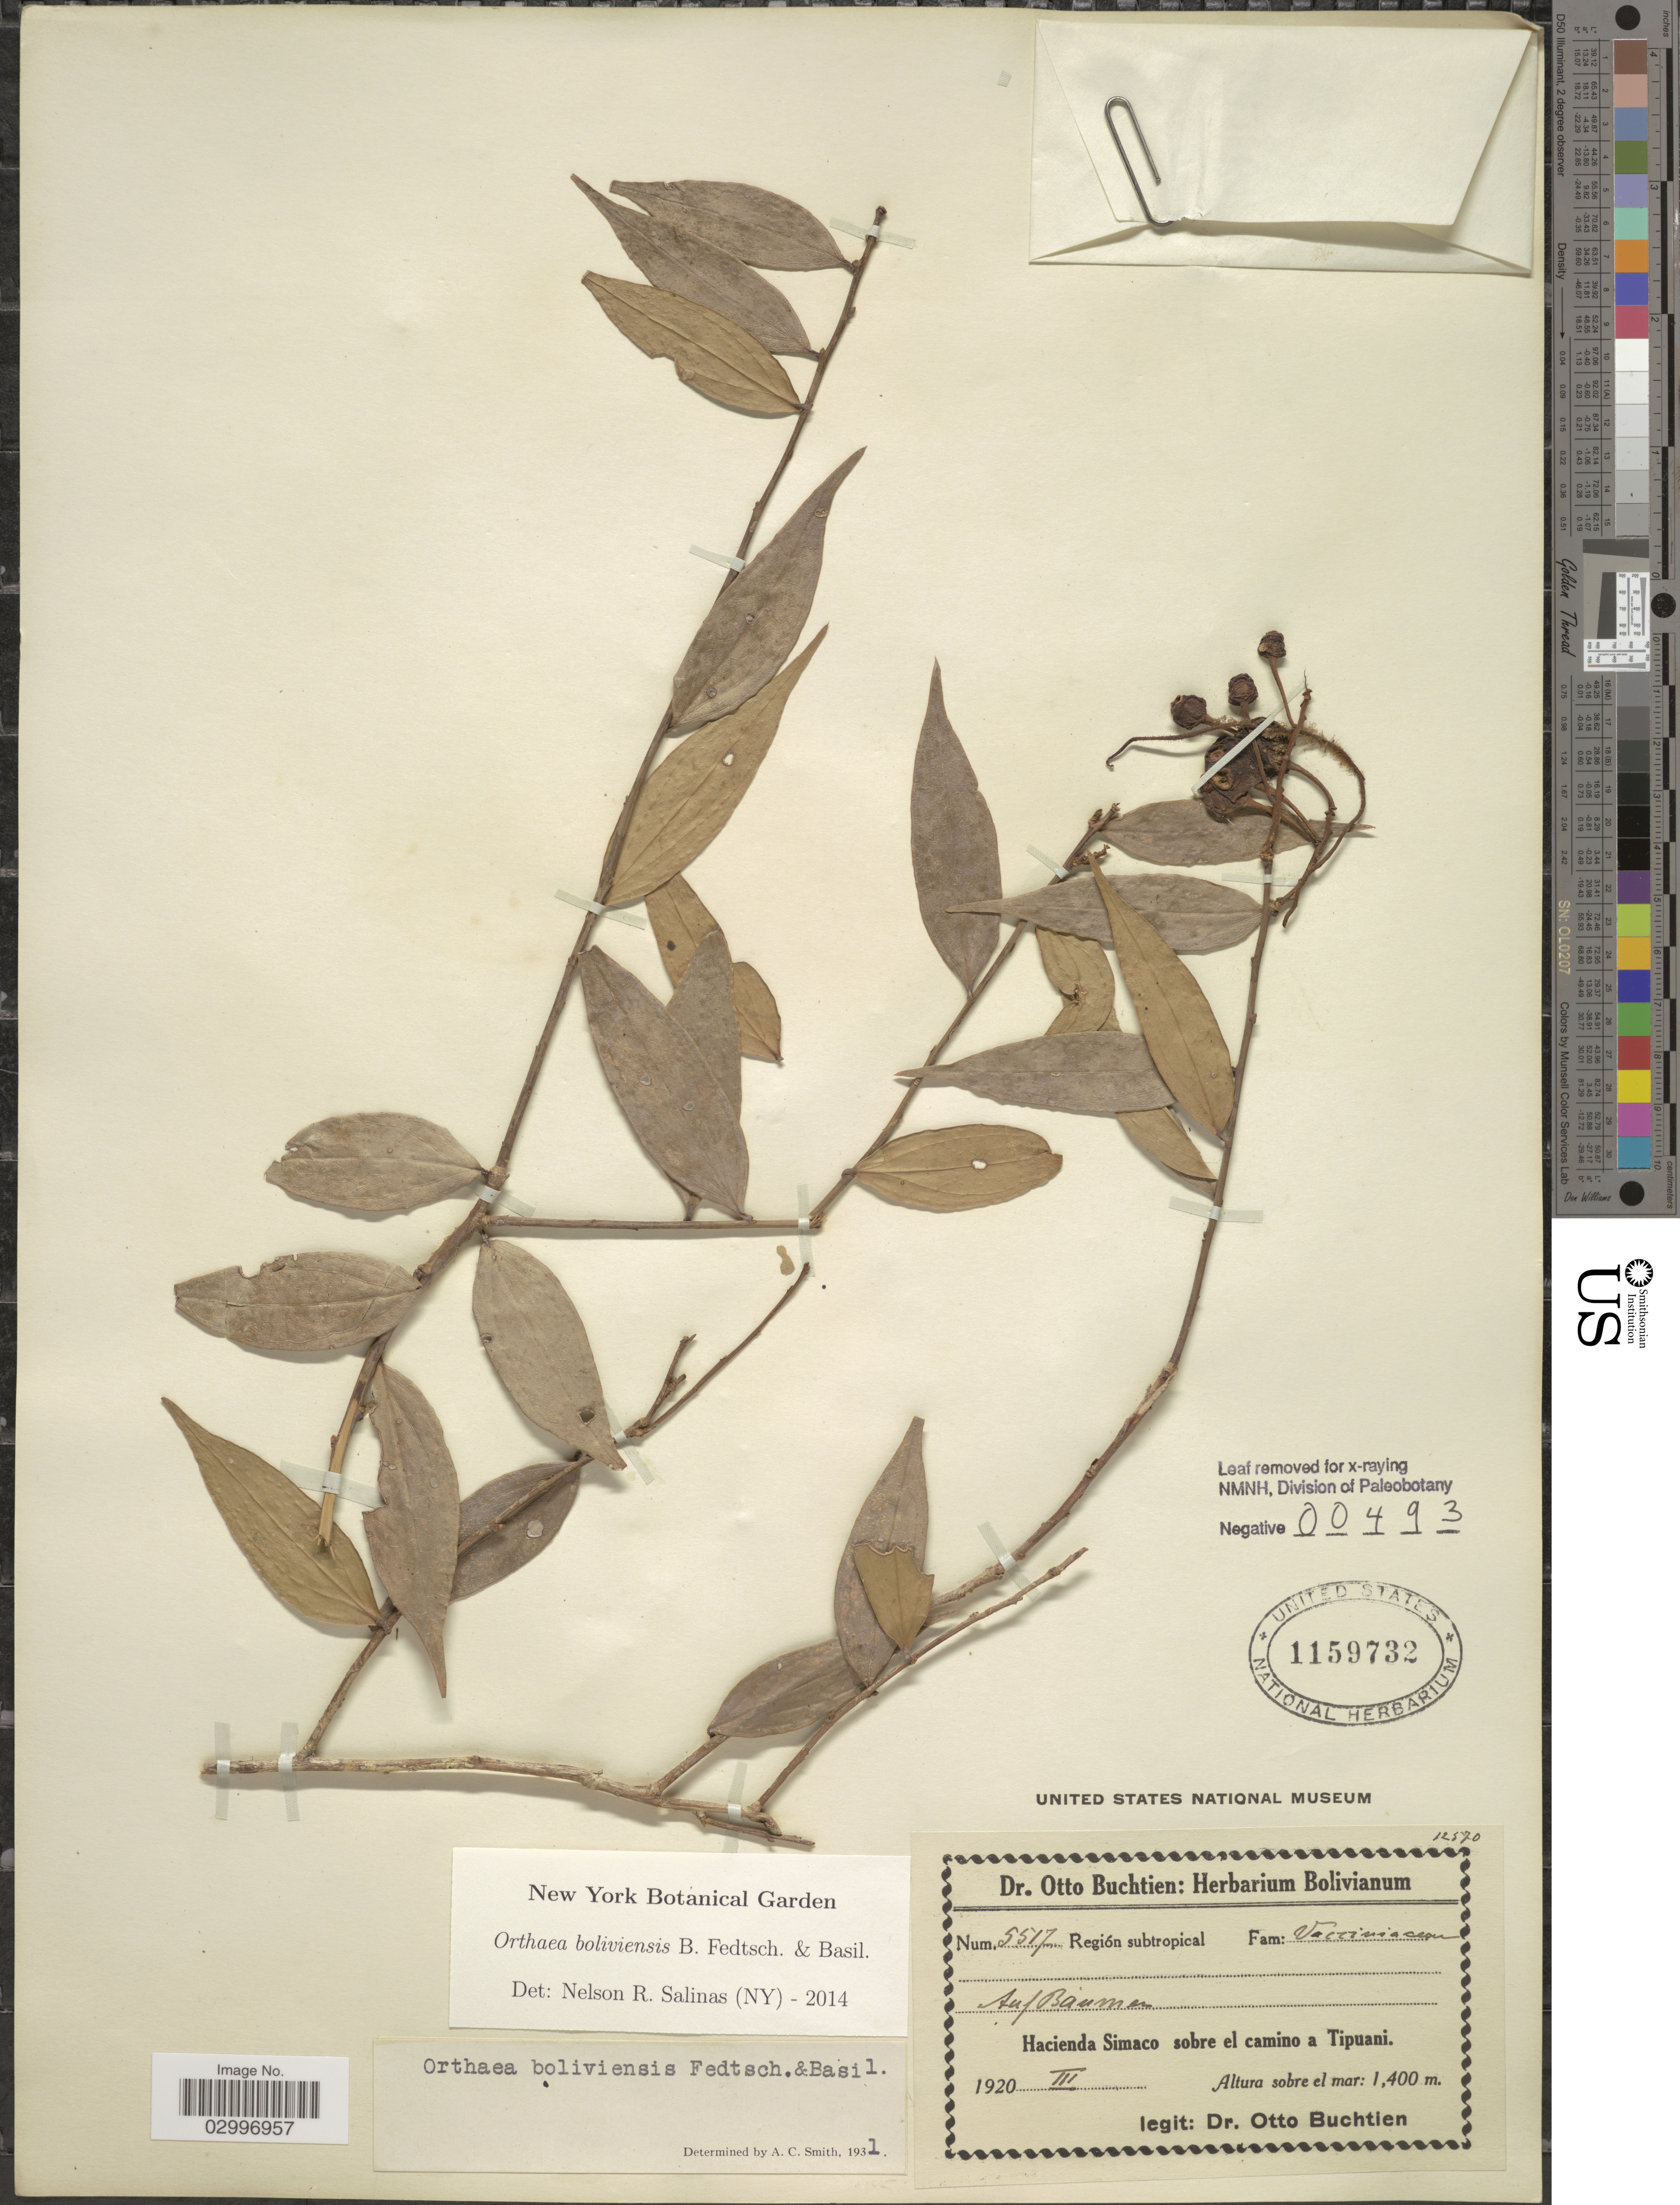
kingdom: Plantae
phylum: Tracheophyta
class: Magnoliopsida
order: Ericales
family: Ericaceae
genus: Orthaea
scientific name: Orthaea boliviensis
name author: B. Fedtsch. & Basilevskaja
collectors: O. Buchtien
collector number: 5517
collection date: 1920-03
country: Bolivia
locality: Hacienda Simaco sobre el camino a Tipuani. Región subtropical.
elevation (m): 1400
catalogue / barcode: US 1159732